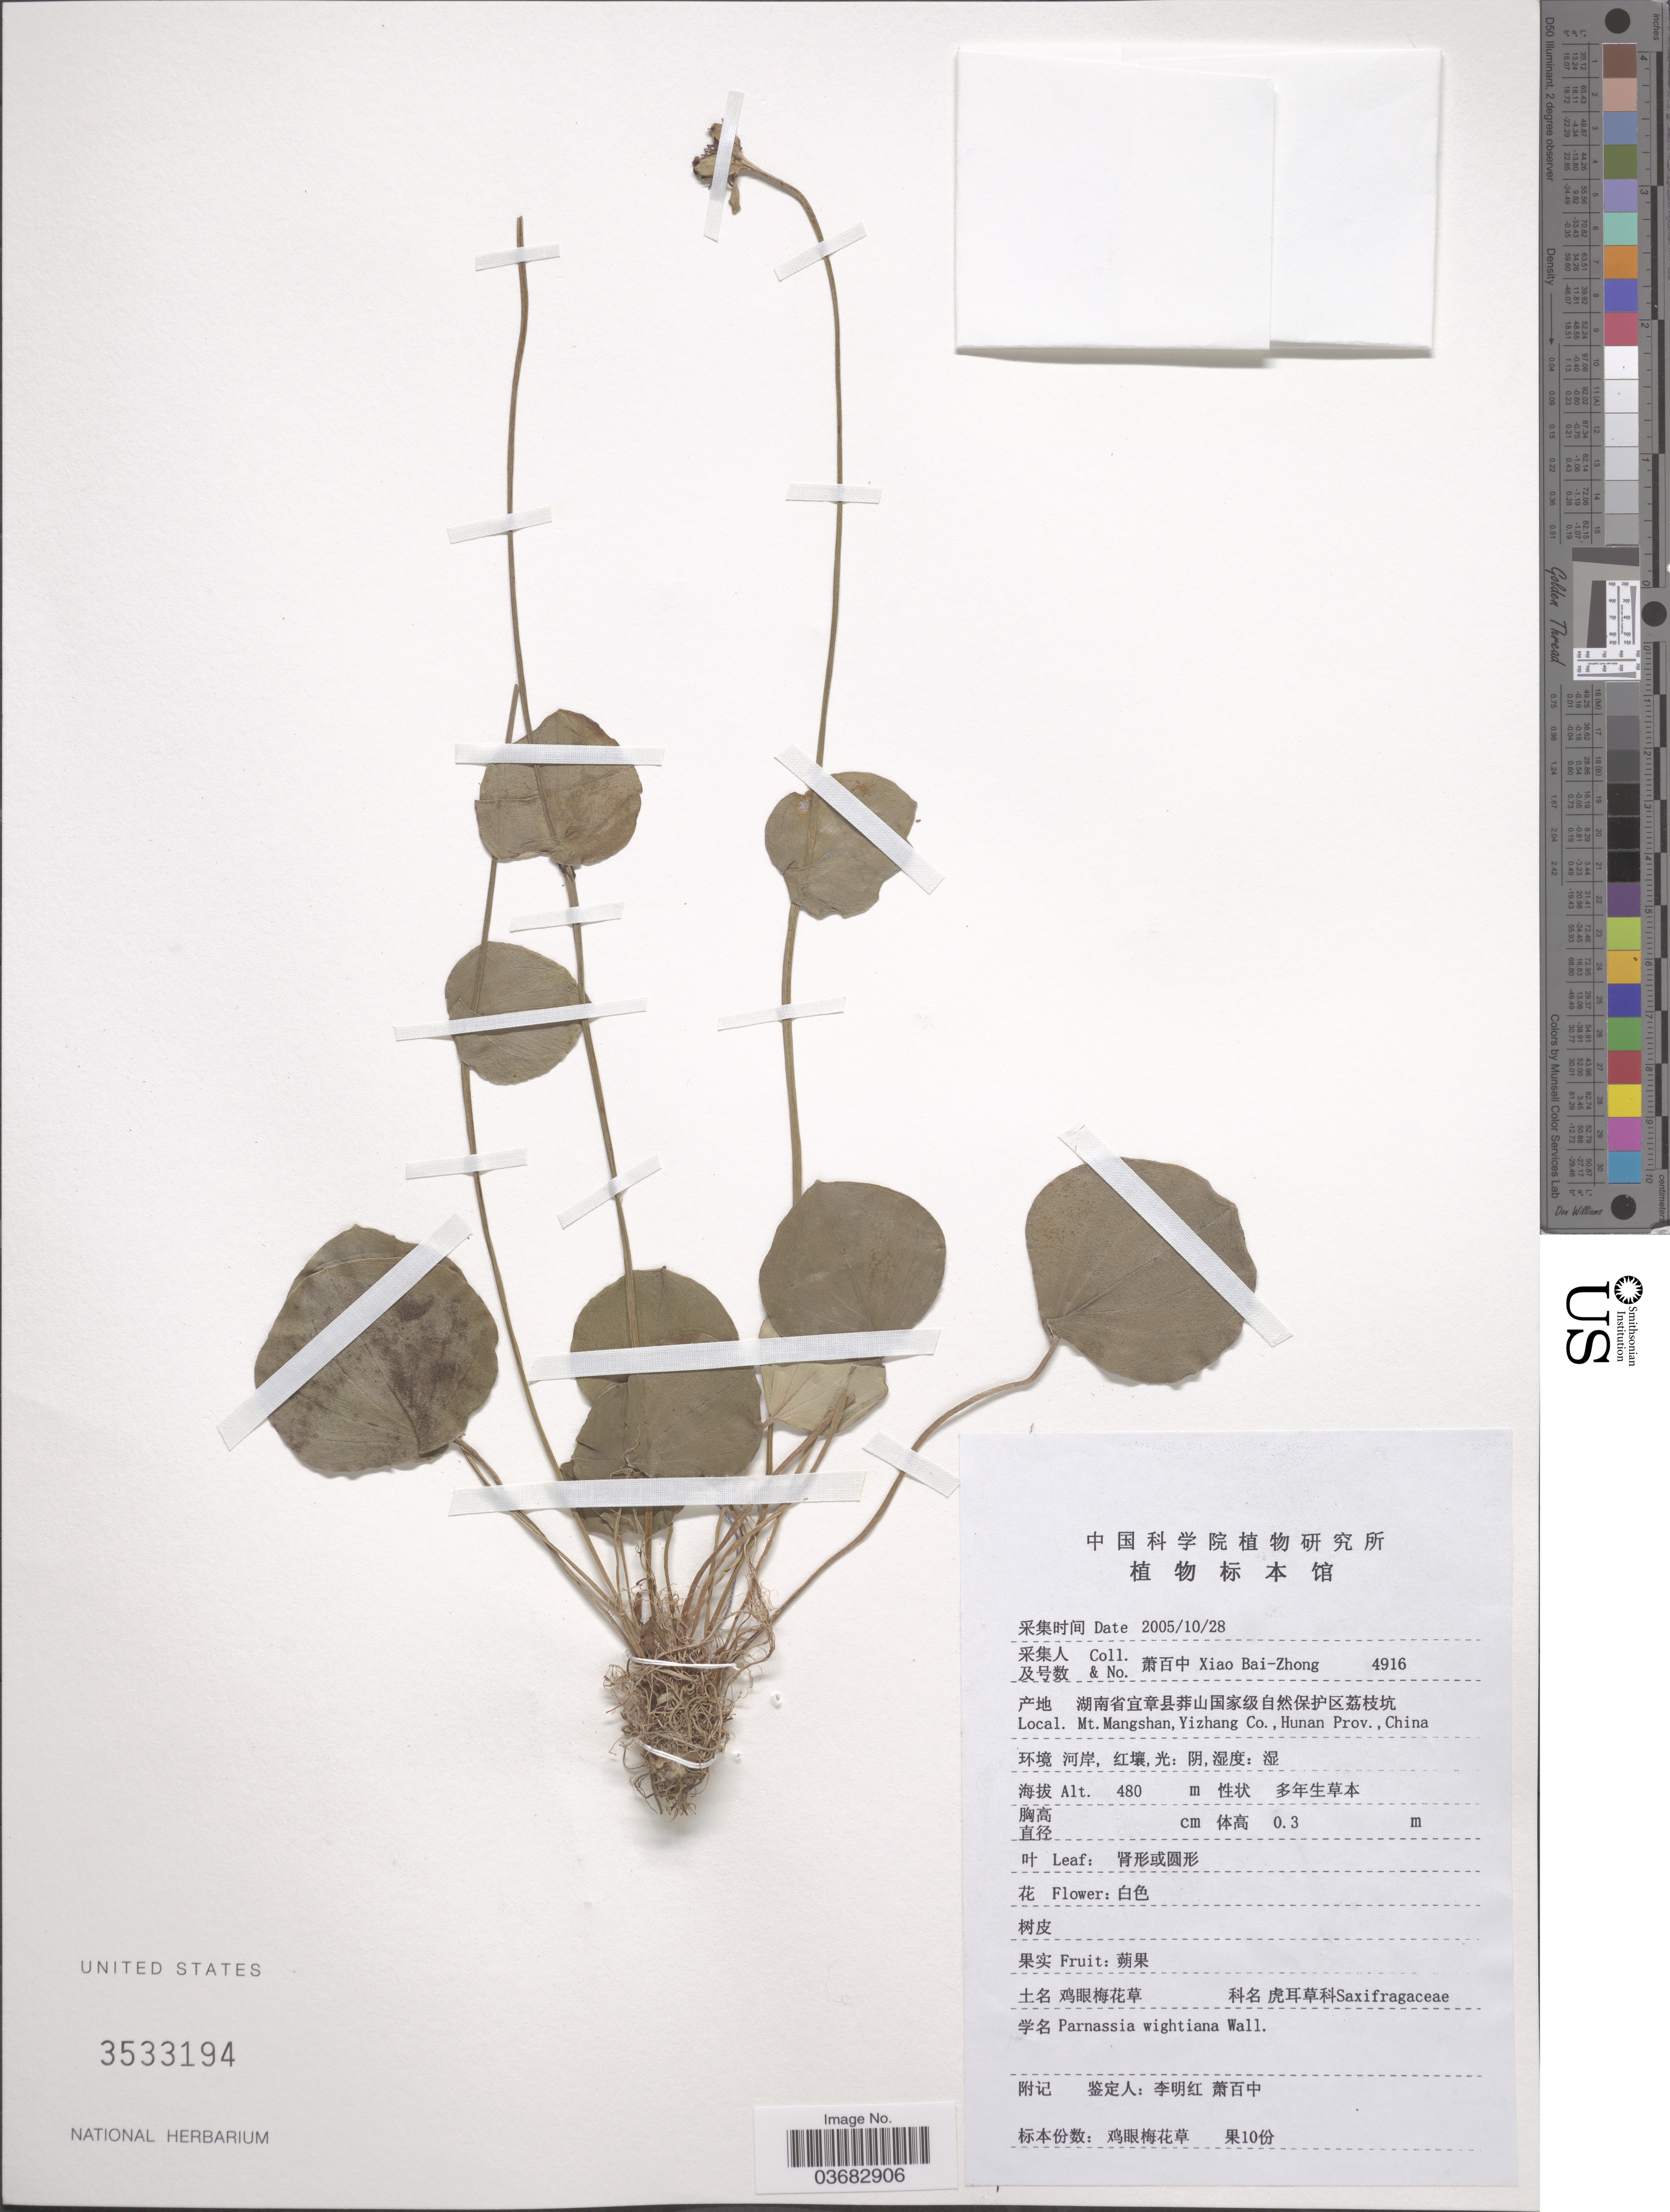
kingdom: Plantae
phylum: Tracheophyta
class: Magnoliopsida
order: Celastrales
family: Parnassiaceae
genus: Parnassia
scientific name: Parnassia wightiana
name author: Wall. ex Wight & Arn.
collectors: B. Z. Xiao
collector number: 4916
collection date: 2005-10-28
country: China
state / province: Hunan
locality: Mt. Mangshan, Yizhang Co., Hunan Prov.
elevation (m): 480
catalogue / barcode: US 3533194